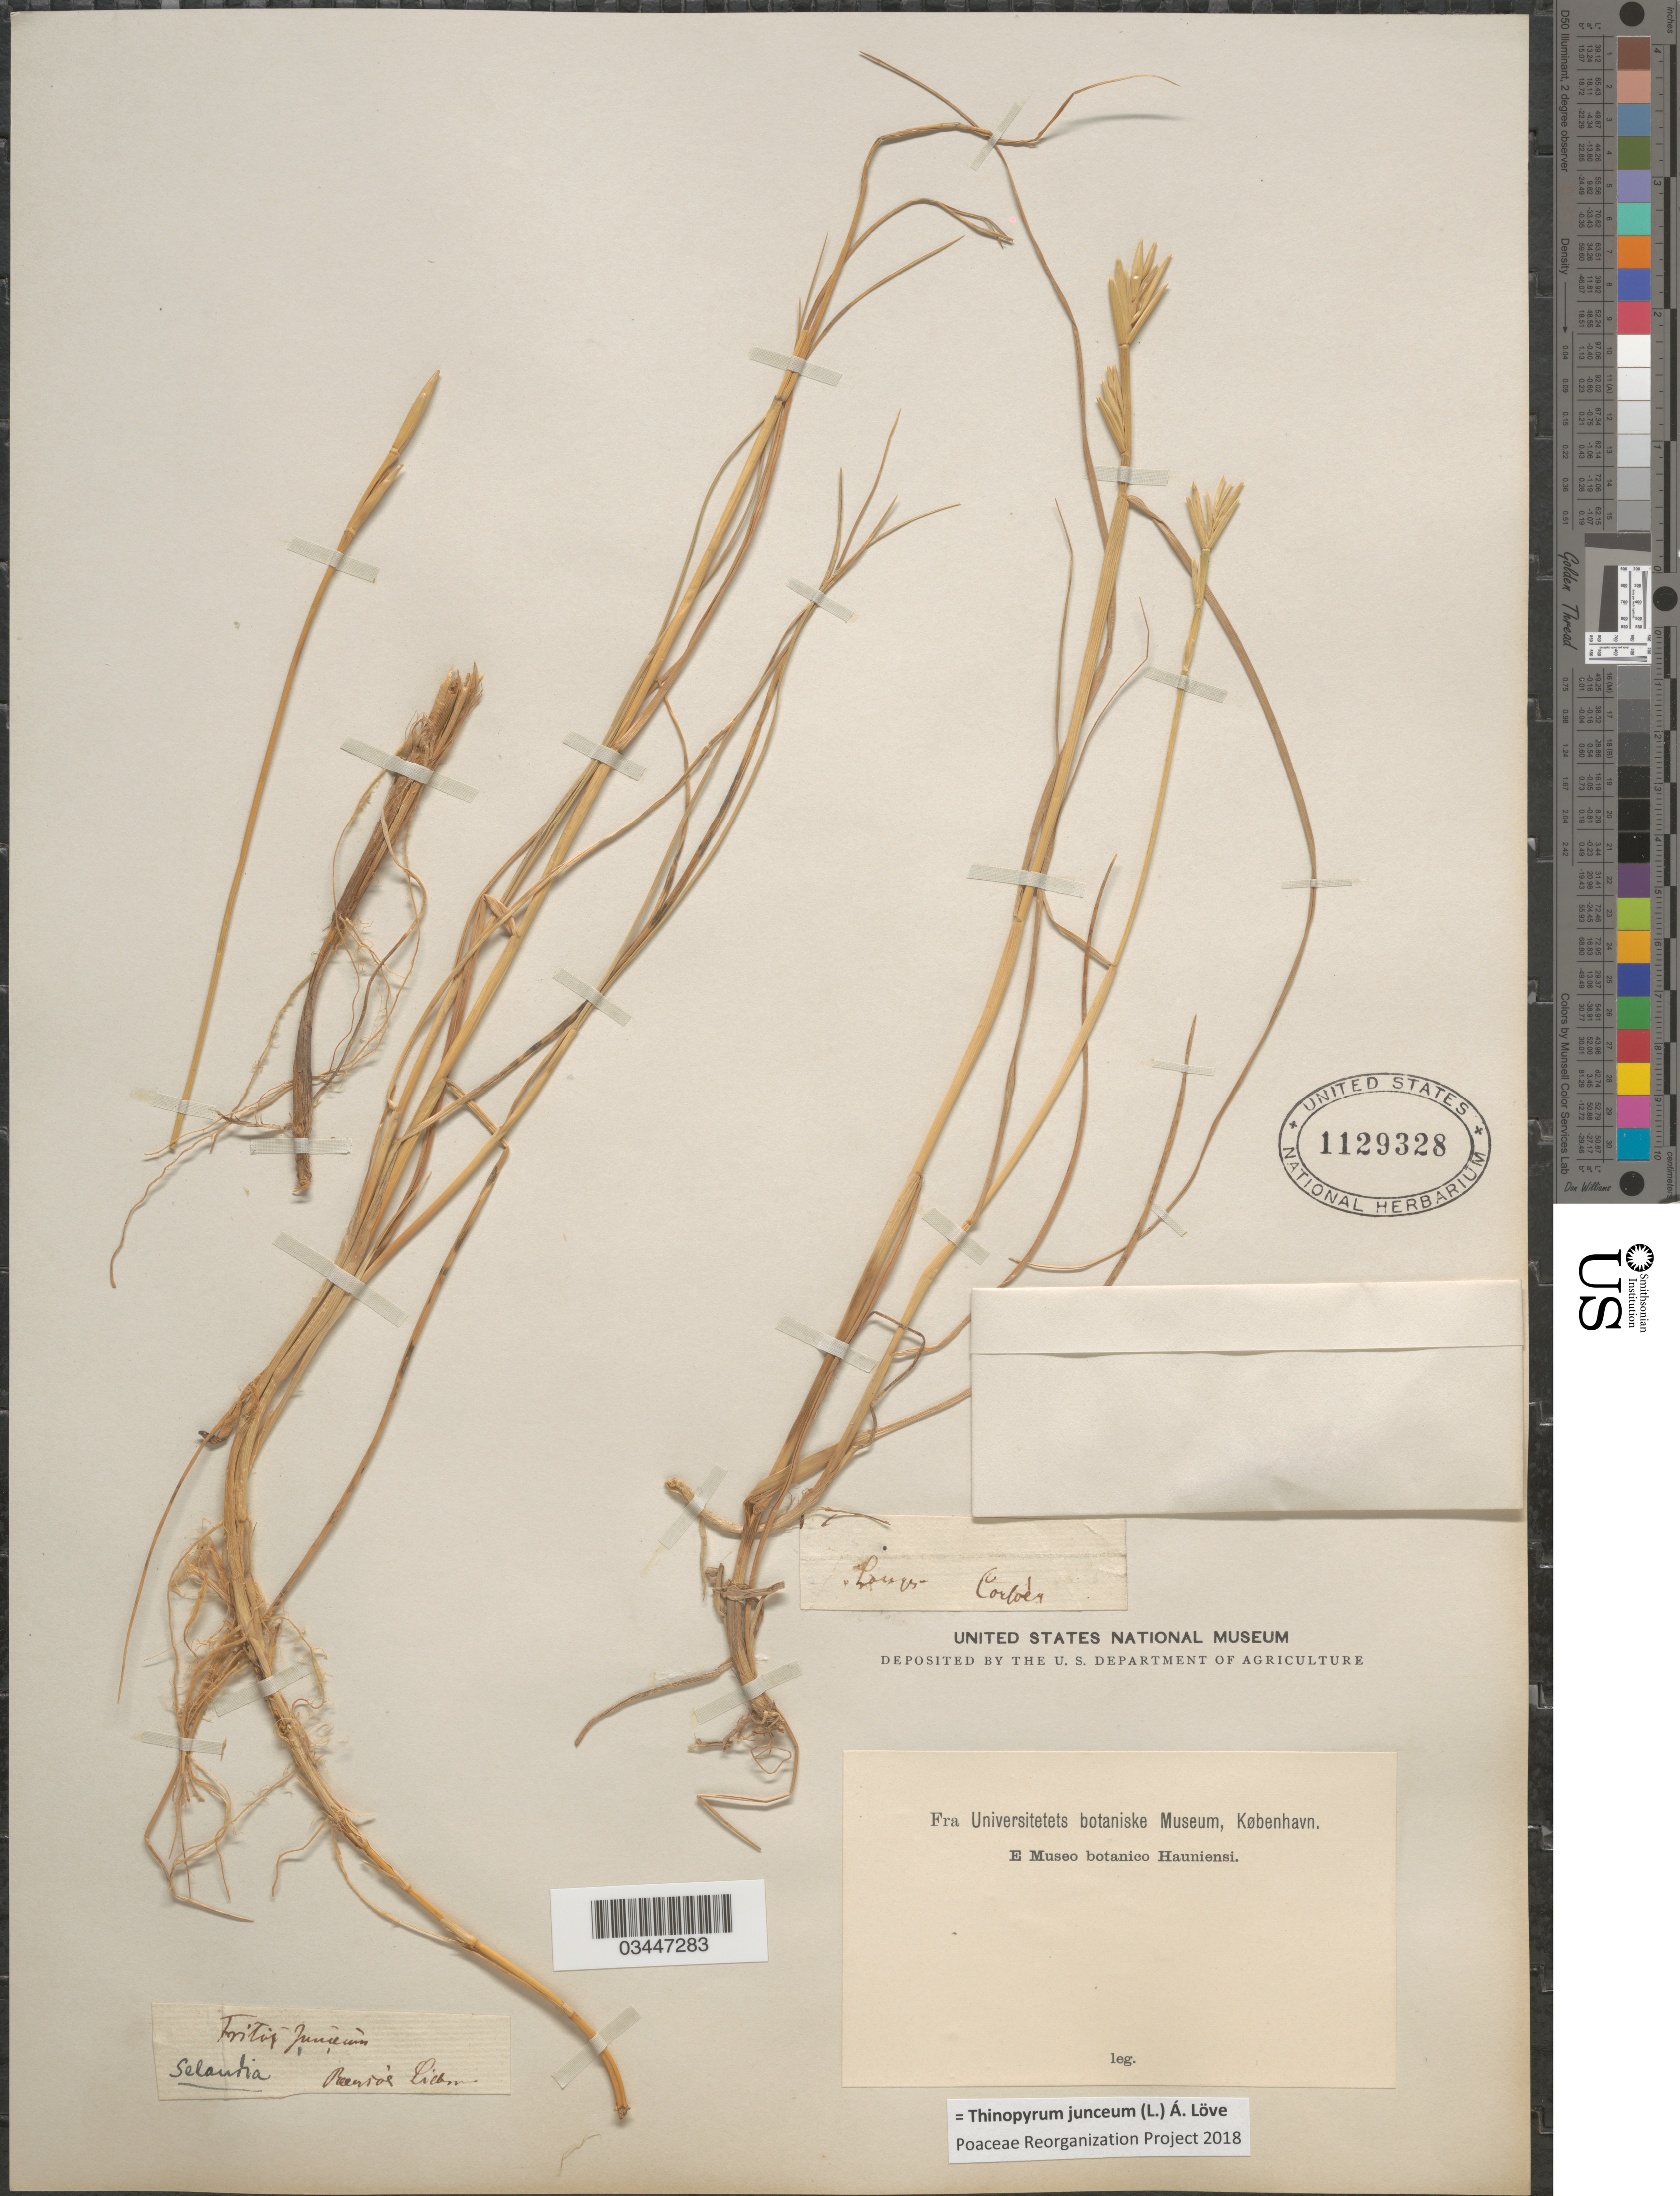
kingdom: Plantae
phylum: Tracheophyta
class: Liliopsida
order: Poales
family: Poaceae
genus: Thinopyrum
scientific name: Thinopyrum junceum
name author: (L.) Á. Löve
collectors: Corloén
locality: Longers.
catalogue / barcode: US 1129328